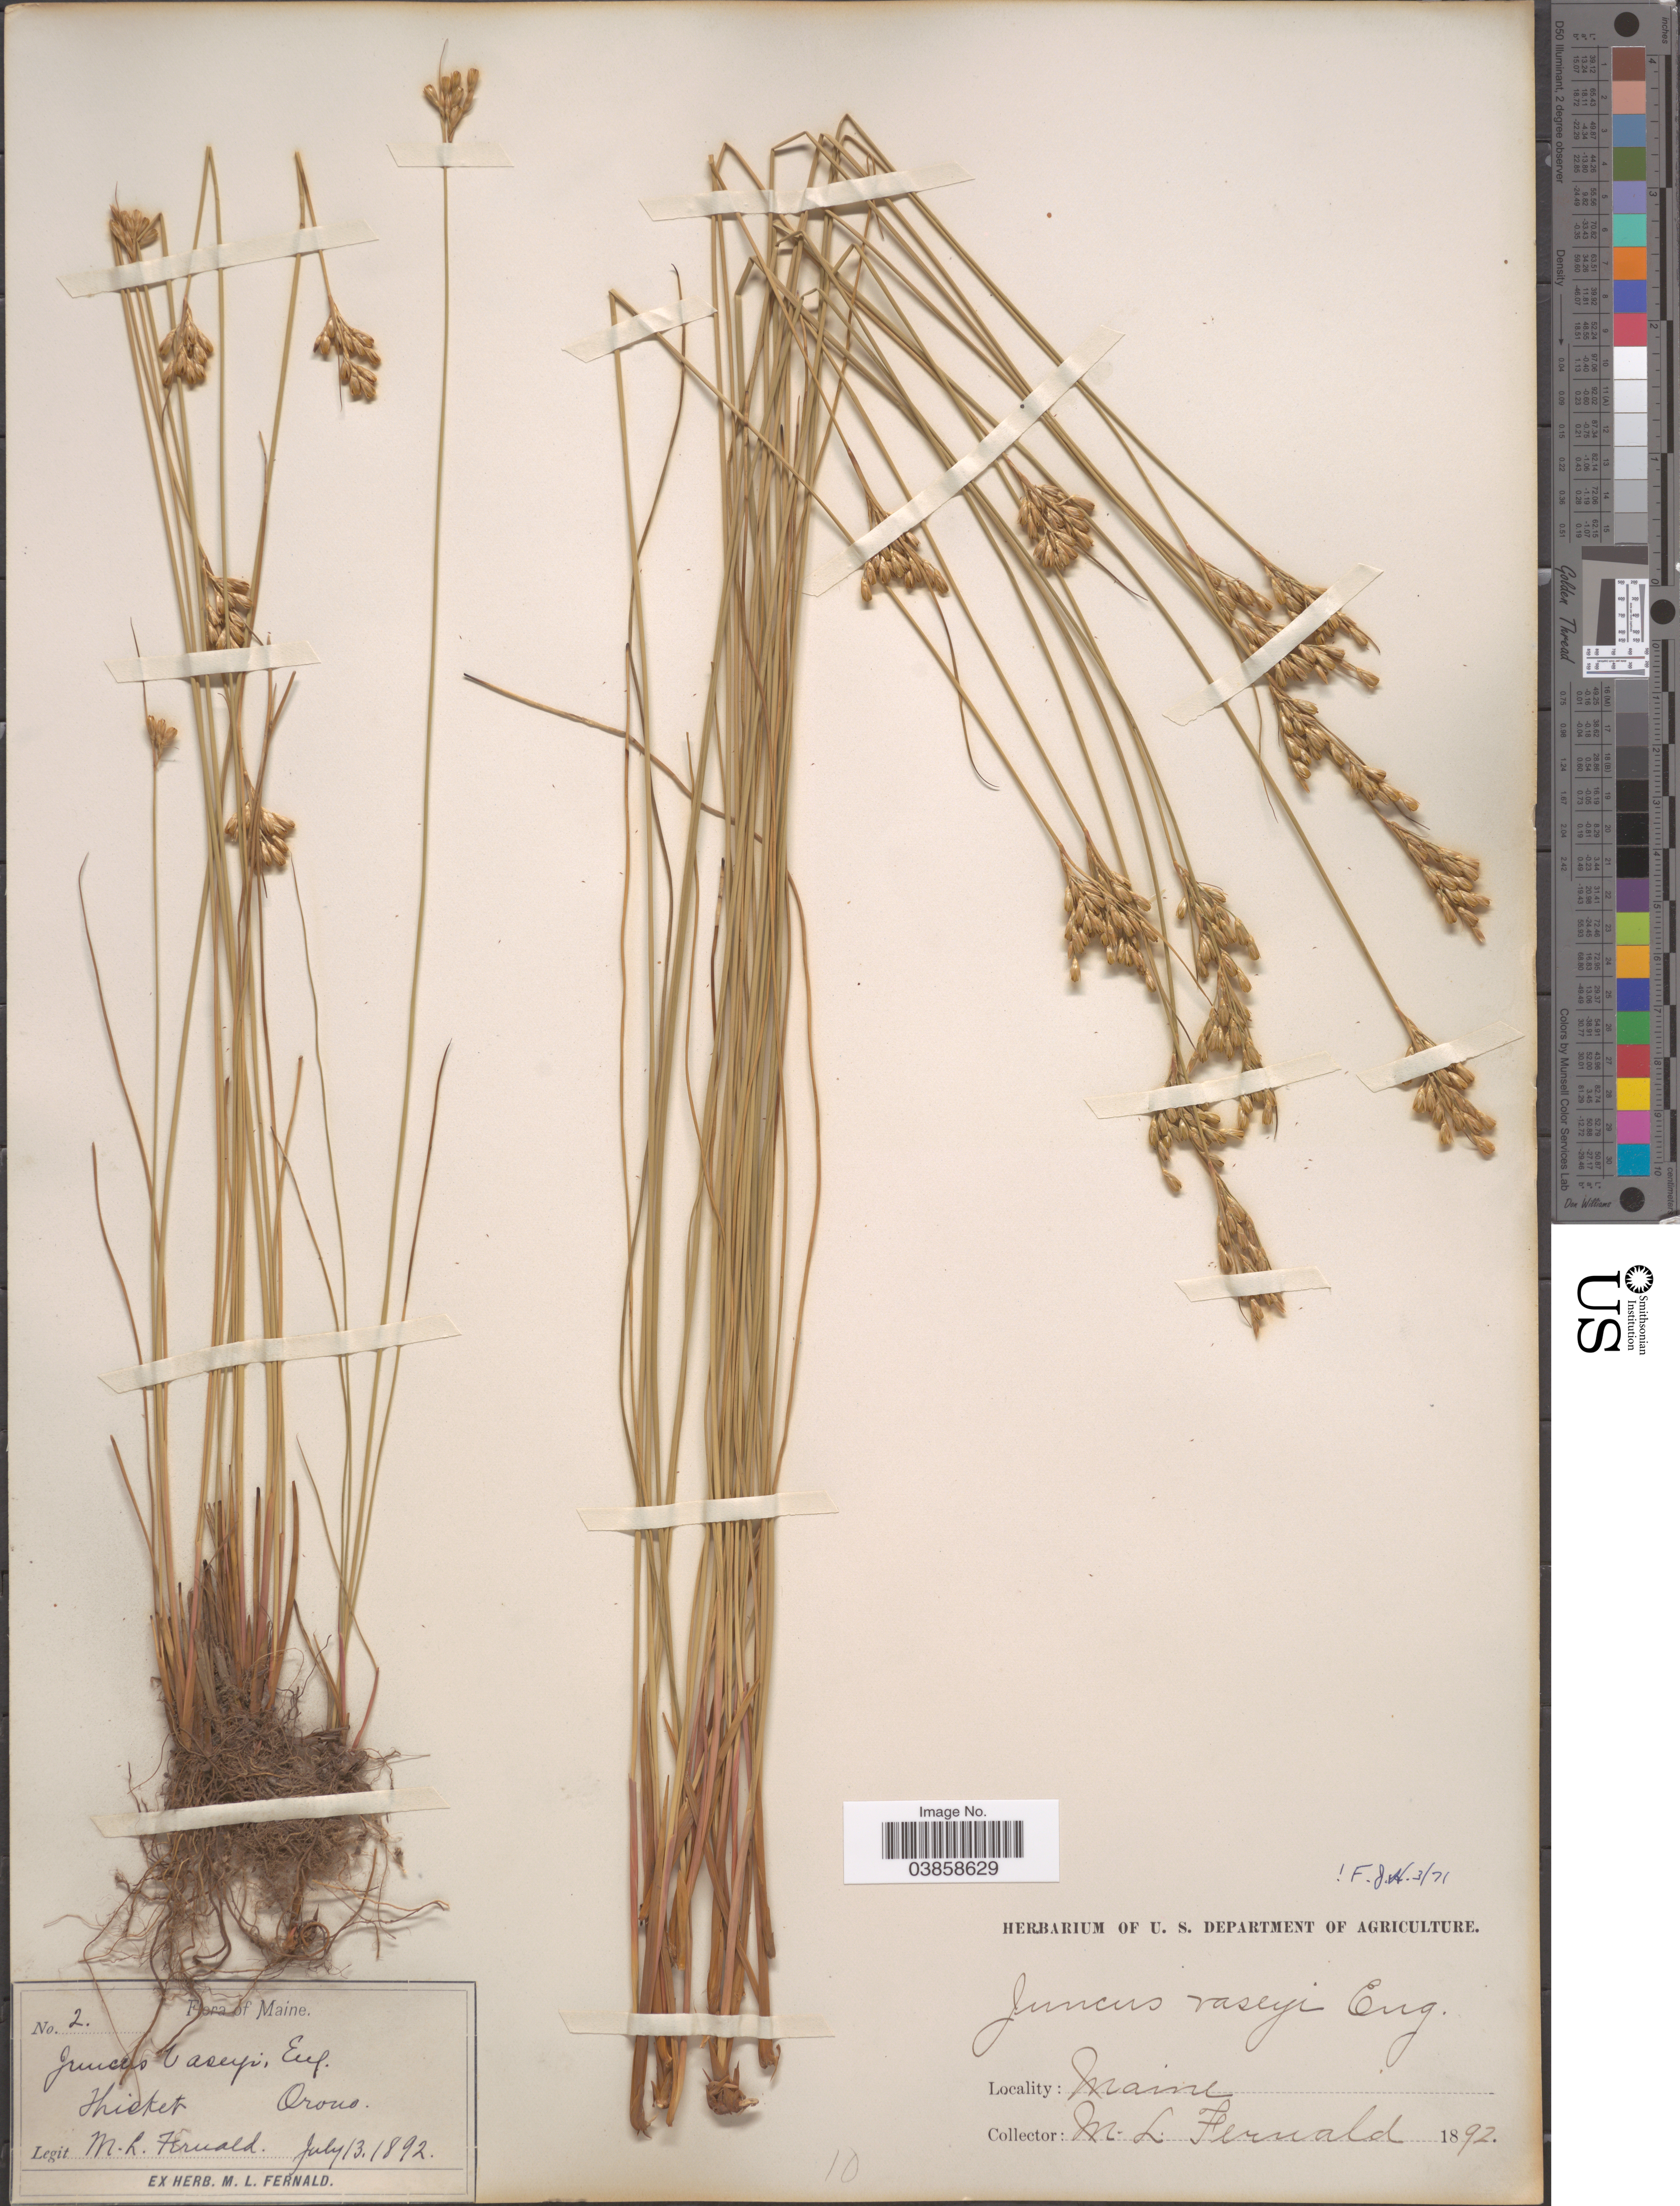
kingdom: Plantae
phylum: Tracheophyta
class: Liliopsida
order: Poales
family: Juncaceae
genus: Juncus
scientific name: Juncus vaseyi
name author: Engelm.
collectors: M. L. Fernald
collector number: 2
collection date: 1892-07-13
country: United States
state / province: Maine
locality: Thicket. Orono.